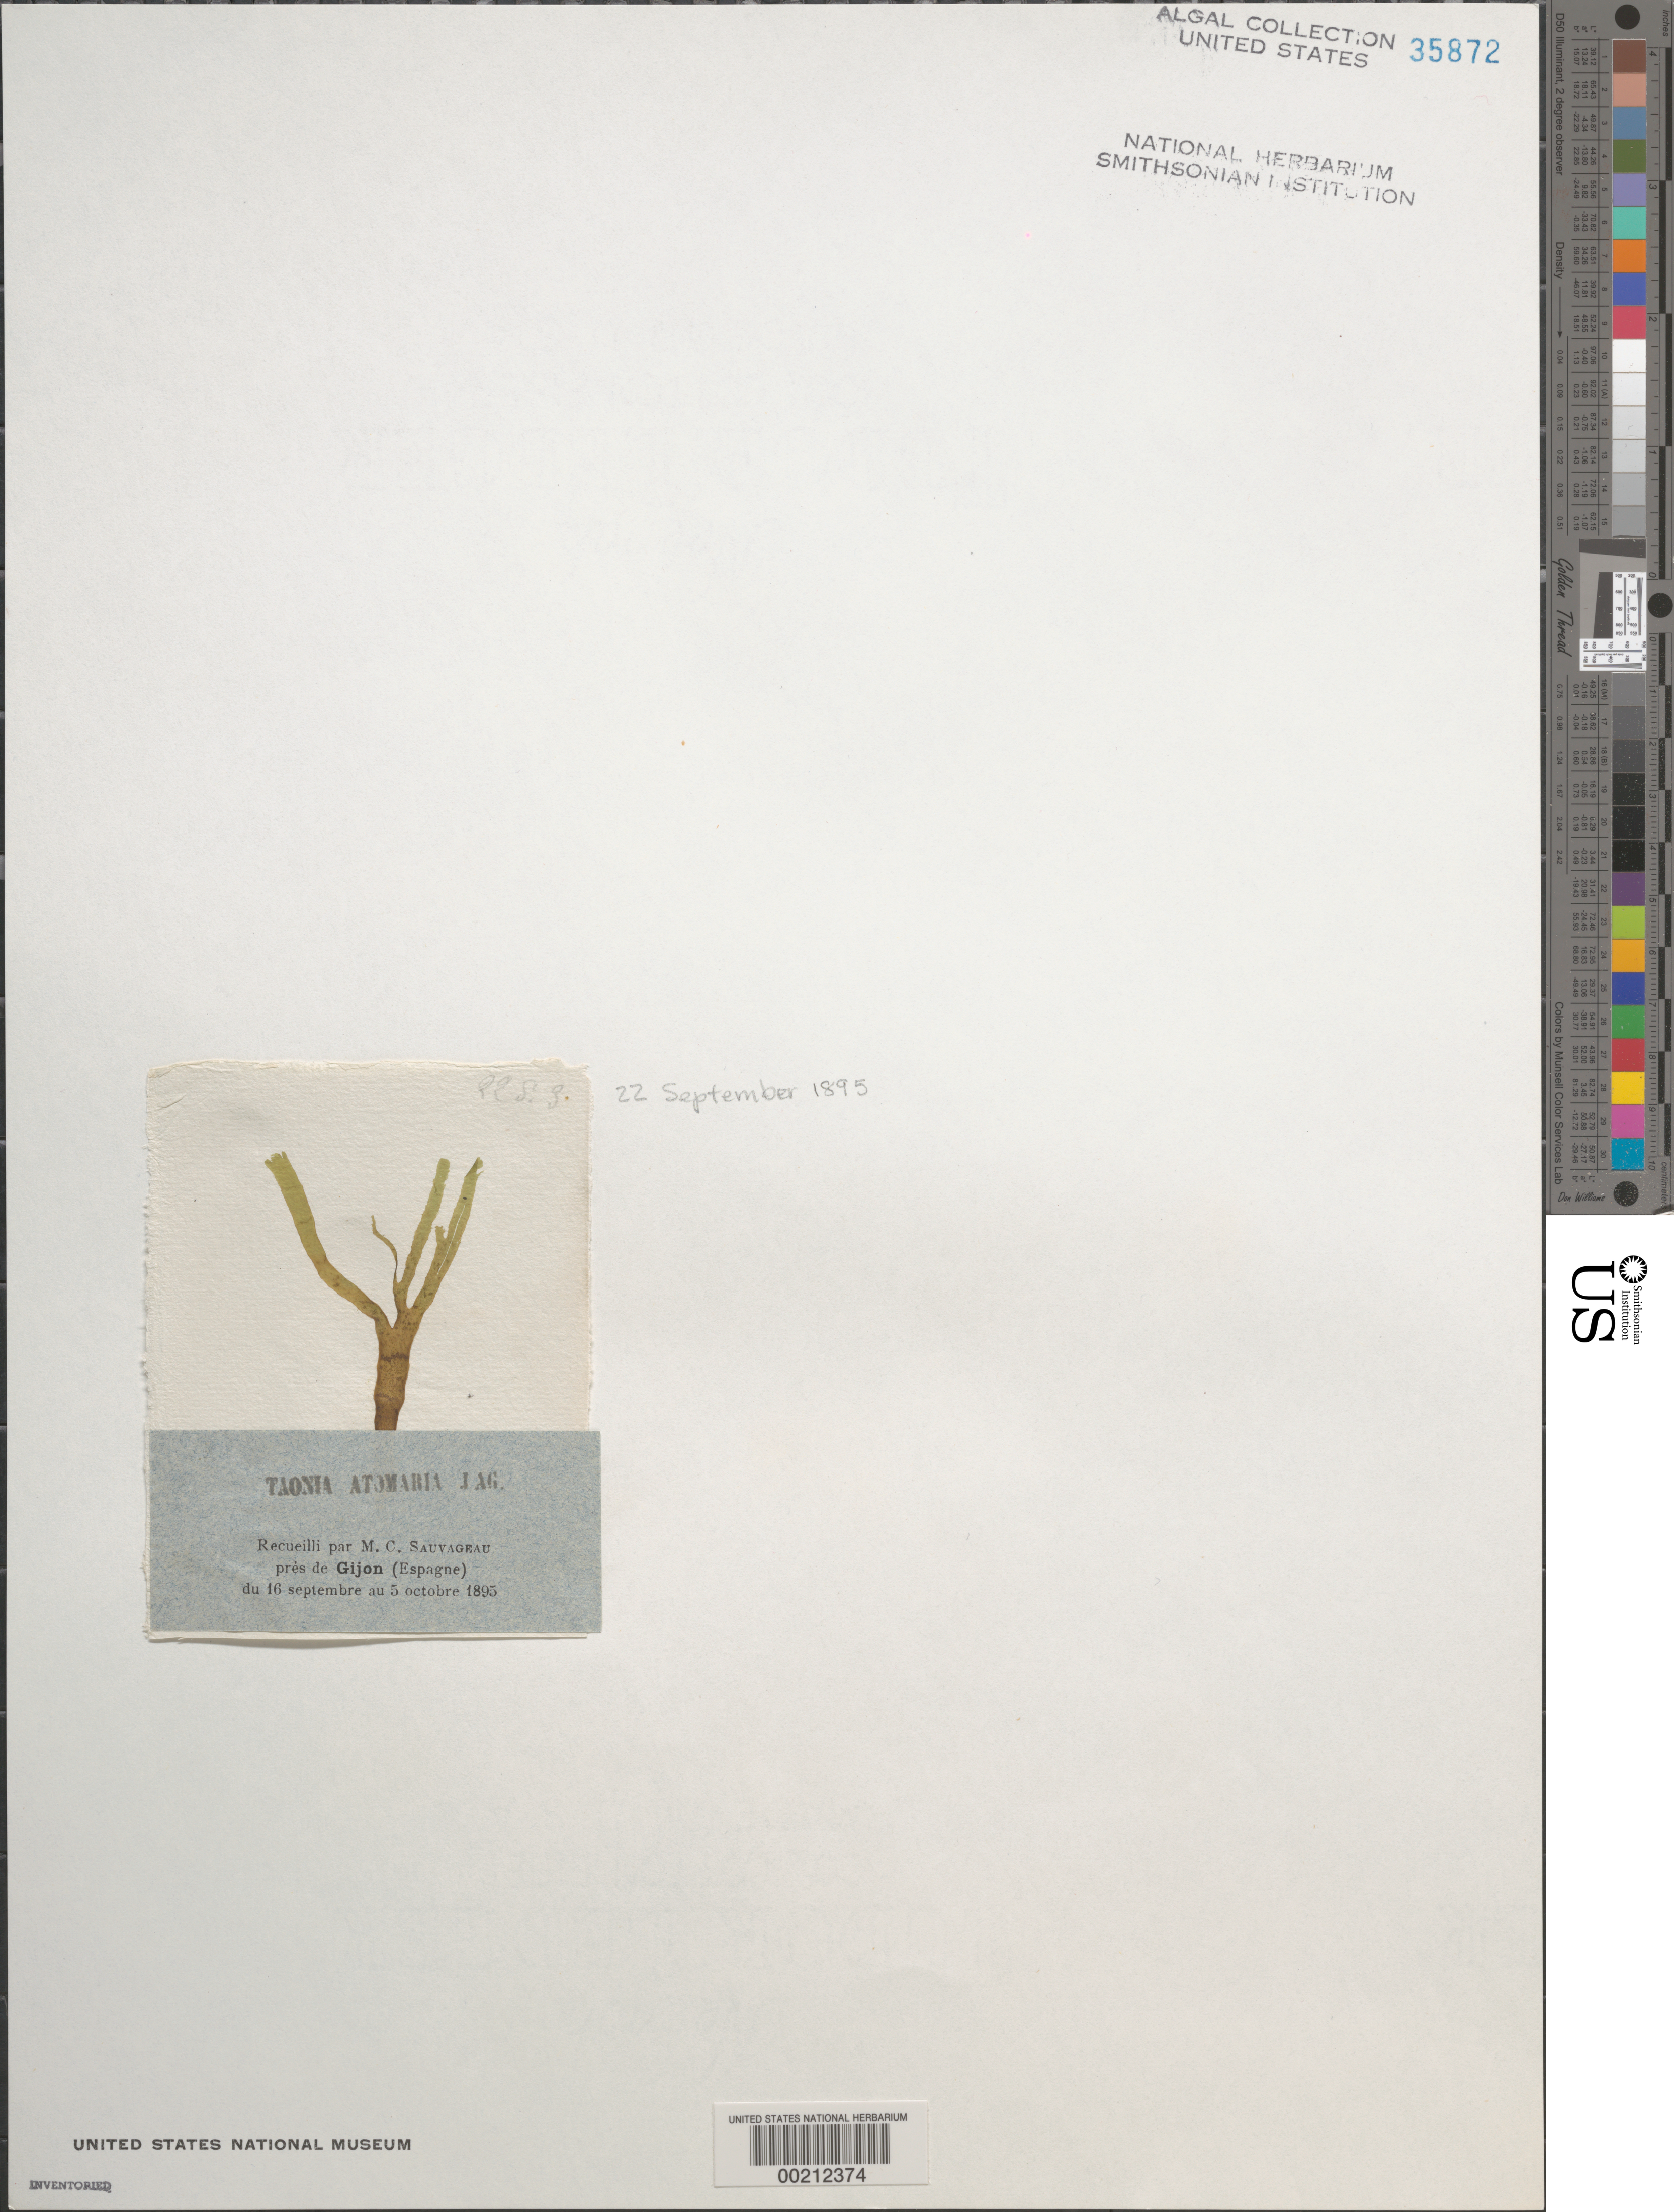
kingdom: Chromista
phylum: Ochrophyta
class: Phaeophyceae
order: Dictyotales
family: Dictyotaceae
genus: Taonia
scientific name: Taonia atomaria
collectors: C. F. Sauvageau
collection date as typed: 22 Sep 1895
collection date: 1895-09-22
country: Spain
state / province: Principado de Asturias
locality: Gijon. Oviedo.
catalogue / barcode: US 35872